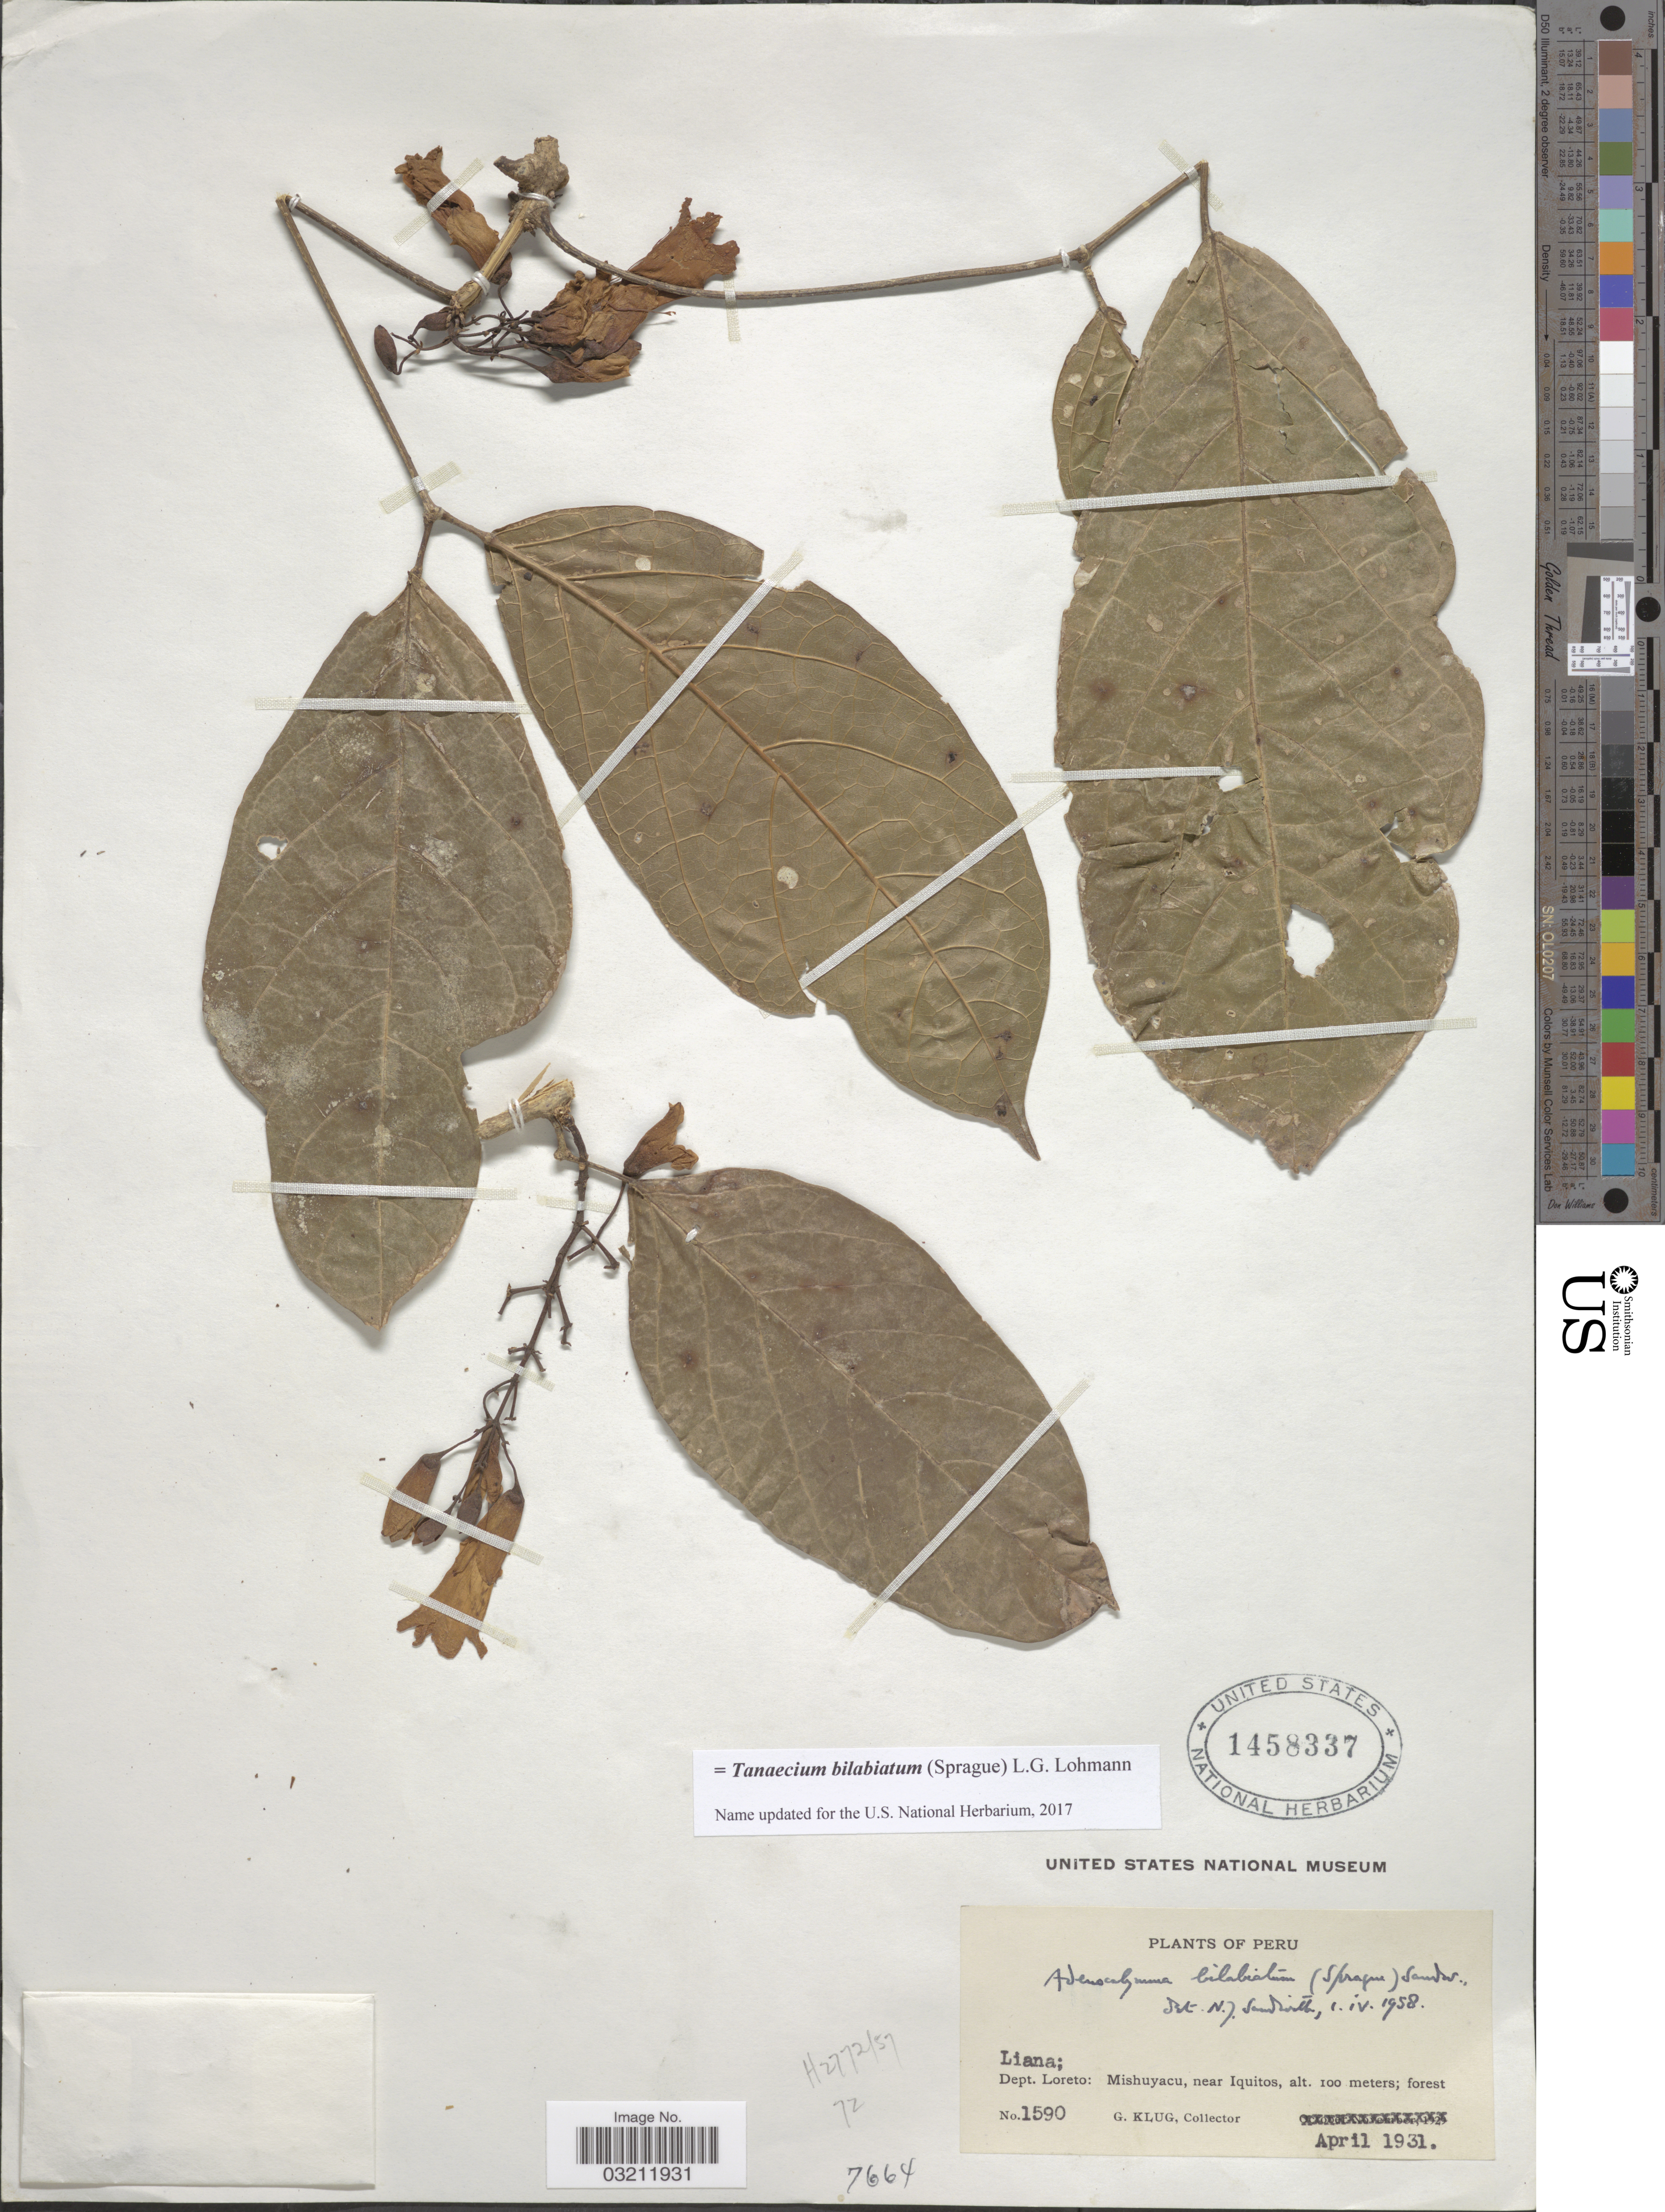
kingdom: Plantae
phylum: Tracheophyta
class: Magnoliopsida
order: Lamiales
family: Bignoniaceae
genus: Tanaecium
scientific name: Tanaecium bilabiatum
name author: (Sprague) L.G. Lohmann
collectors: G. Klug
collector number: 1590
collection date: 1931-04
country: Peru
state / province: Loreto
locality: Dept. Loreto: Mishuyacu, near Iquitos.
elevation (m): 100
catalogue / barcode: US 1458337